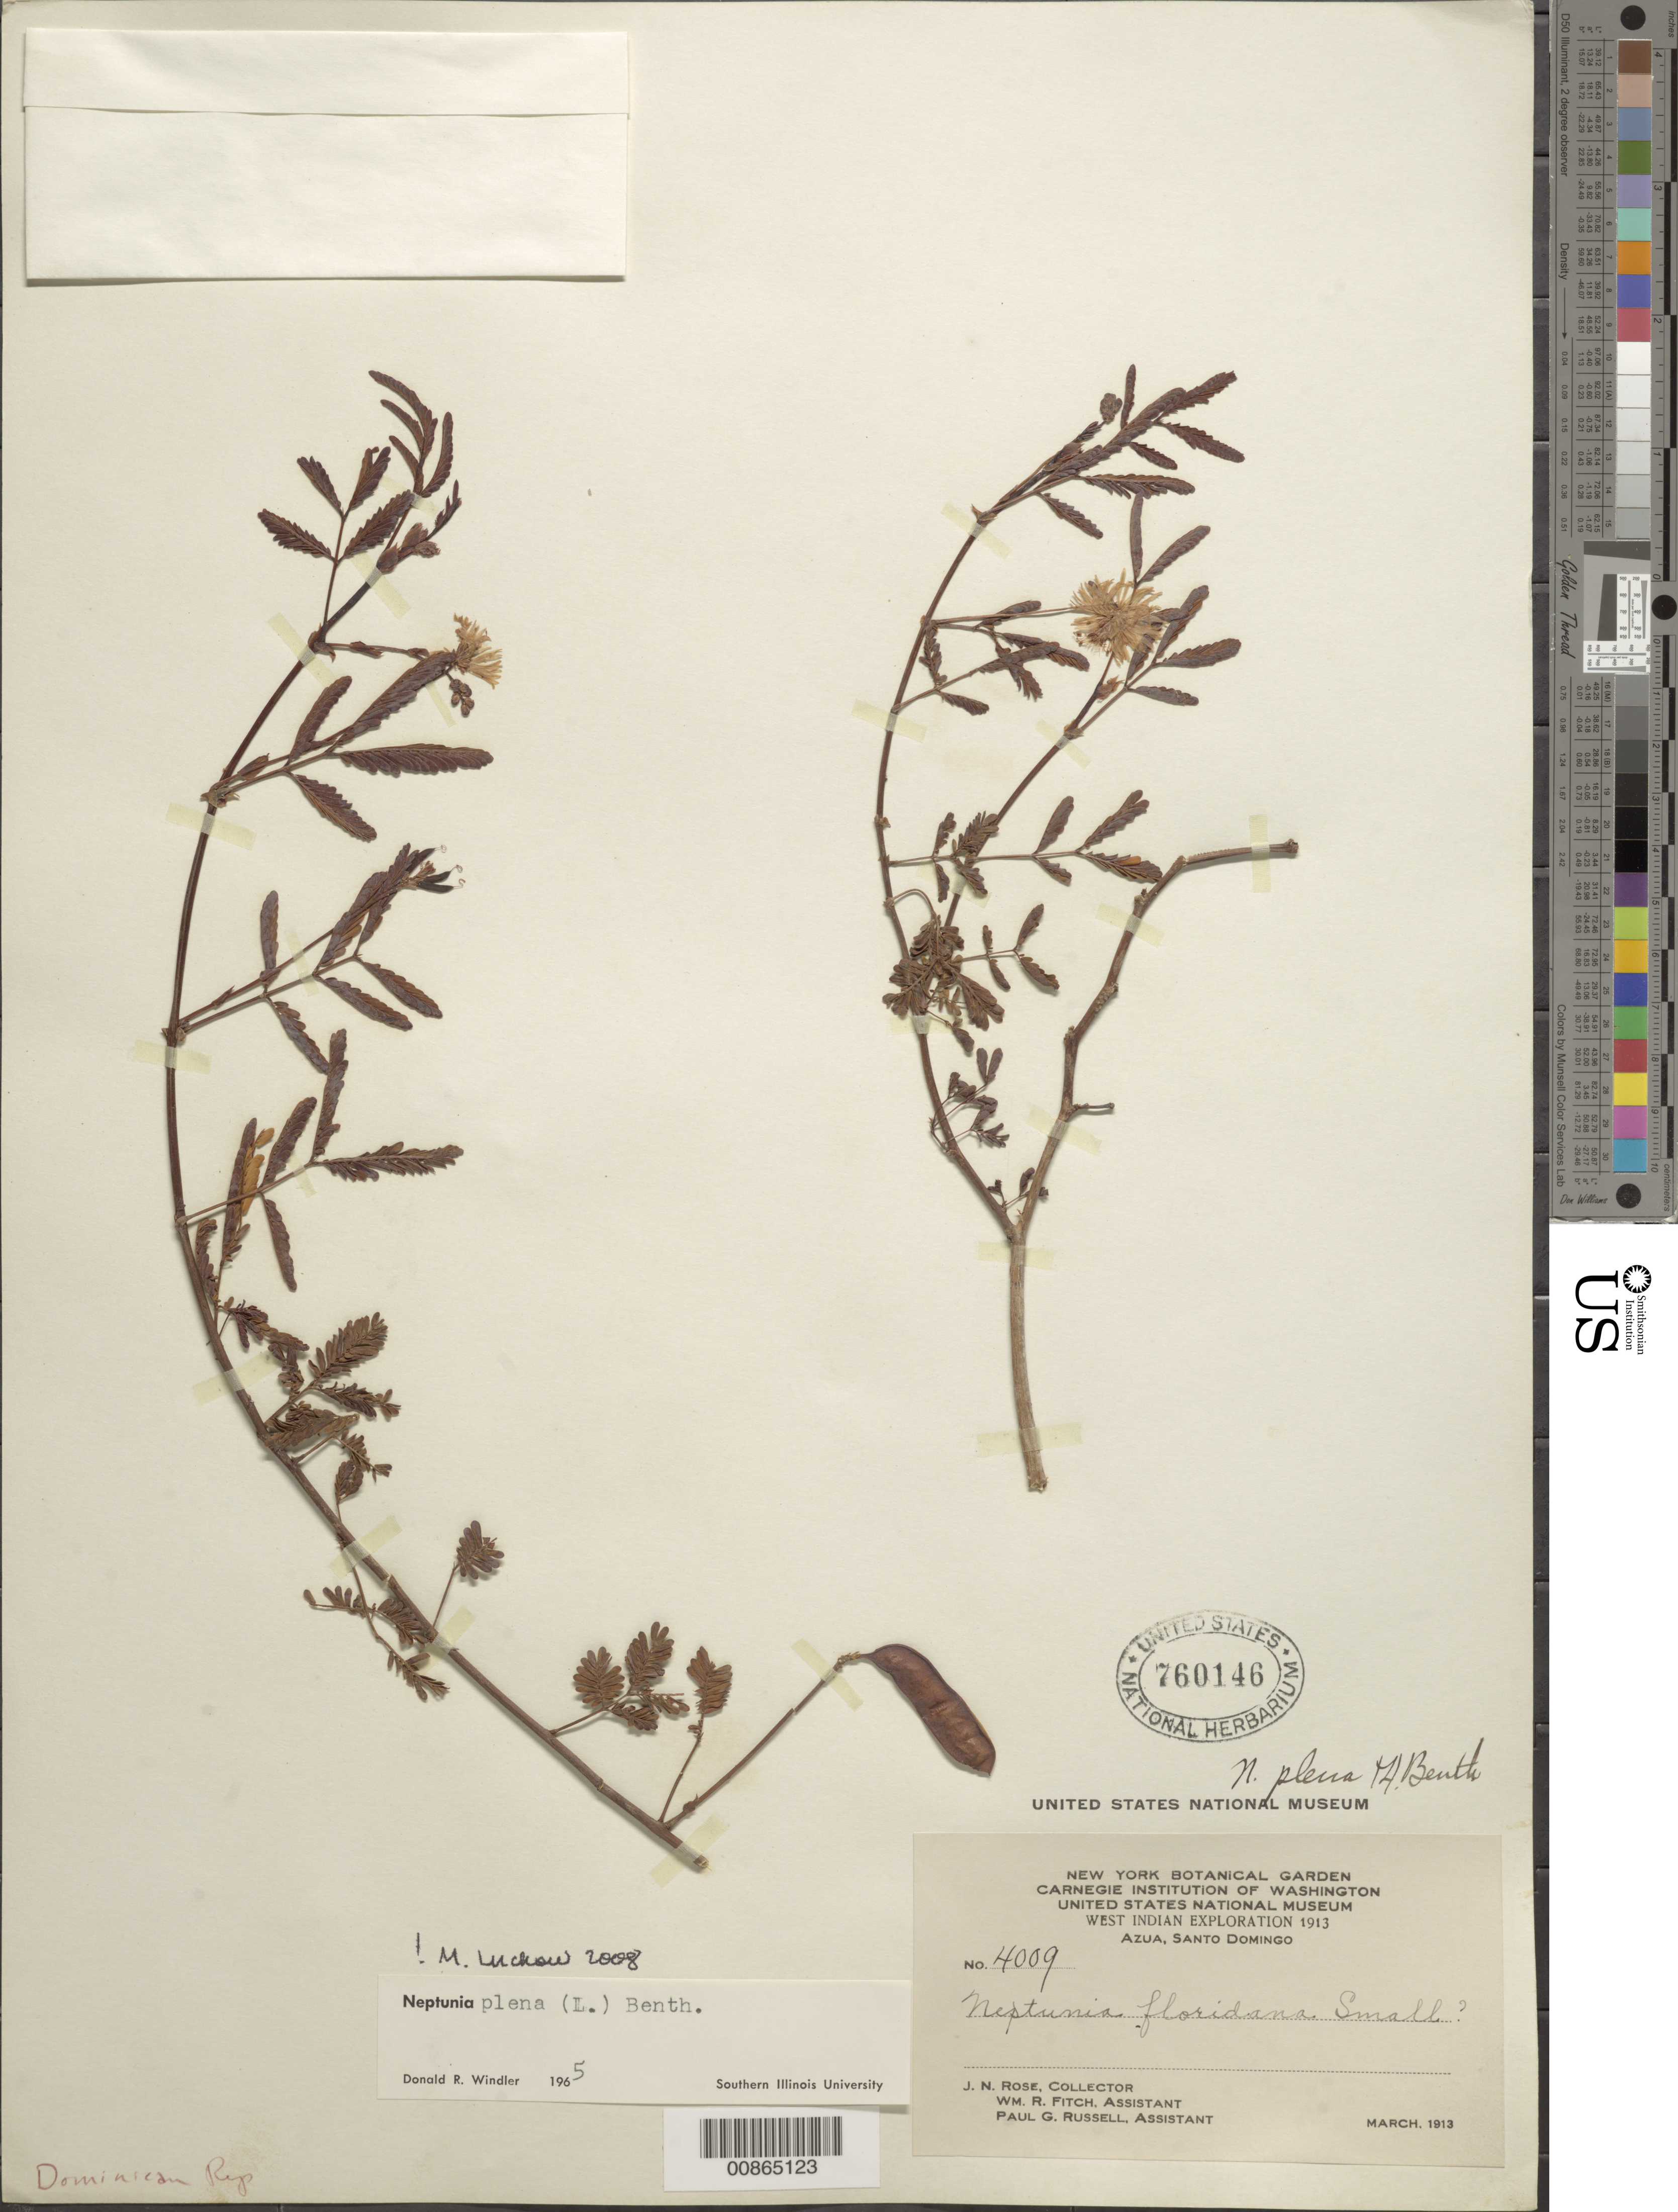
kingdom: Plantae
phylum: Tracheophyta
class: Magnoliopsida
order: Fabales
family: Fabaceae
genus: Neptunia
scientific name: Neptunia plena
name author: (L.) Benth.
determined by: Windler, D. R.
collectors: J. N. Rose, W. R. Fitch & P. G. Russell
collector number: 4009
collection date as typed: Mar 1913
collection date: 1913-03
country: Dominican Republic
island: Hispaniola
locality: Azua, Santo Domingo.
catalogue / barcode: US 760146